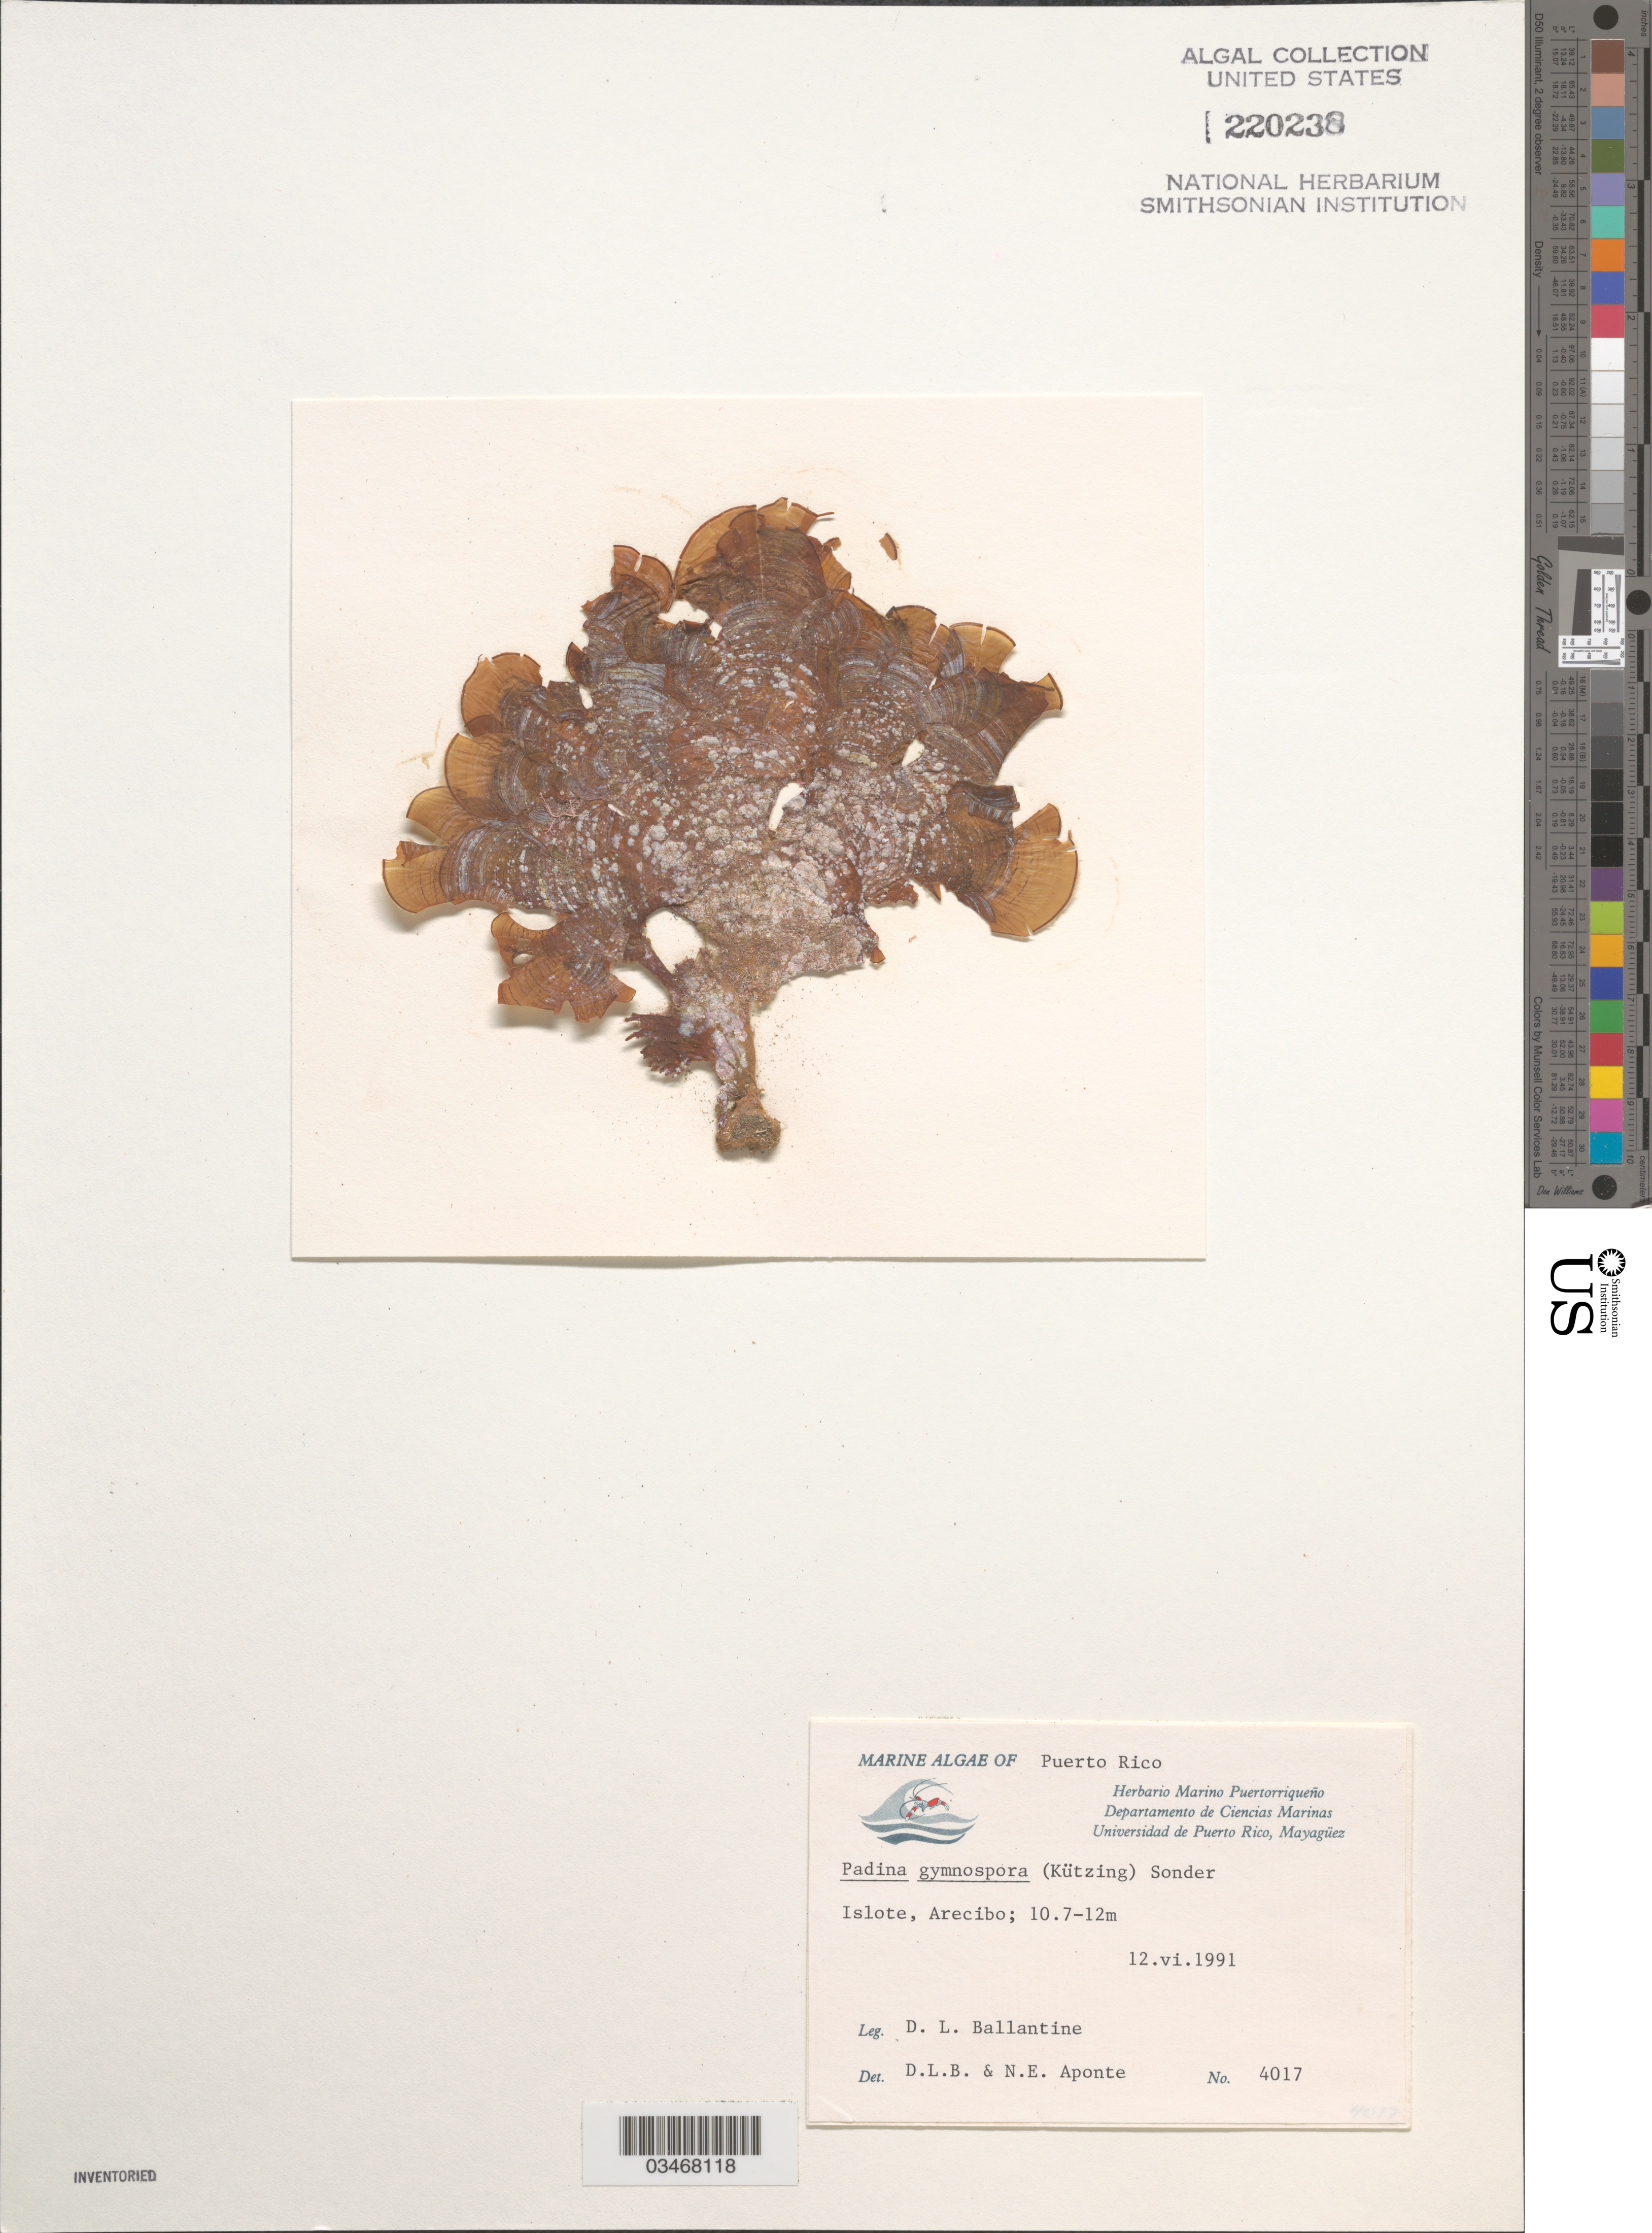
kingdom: Chromista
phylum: Ochrophyta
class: Phaeophyceae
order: Dictyotales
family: Dictyotaceae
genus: Padina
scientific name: Padina gymnospora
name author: (Kütz.) O.G. Sond.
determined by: Ballantine, D. L.; Aponte, N. E.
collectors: D.L. Ballantine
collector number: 4017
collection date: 1991-06-12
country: Puerto Rico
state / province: Arecibo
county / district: Islote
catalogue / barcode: US 220238